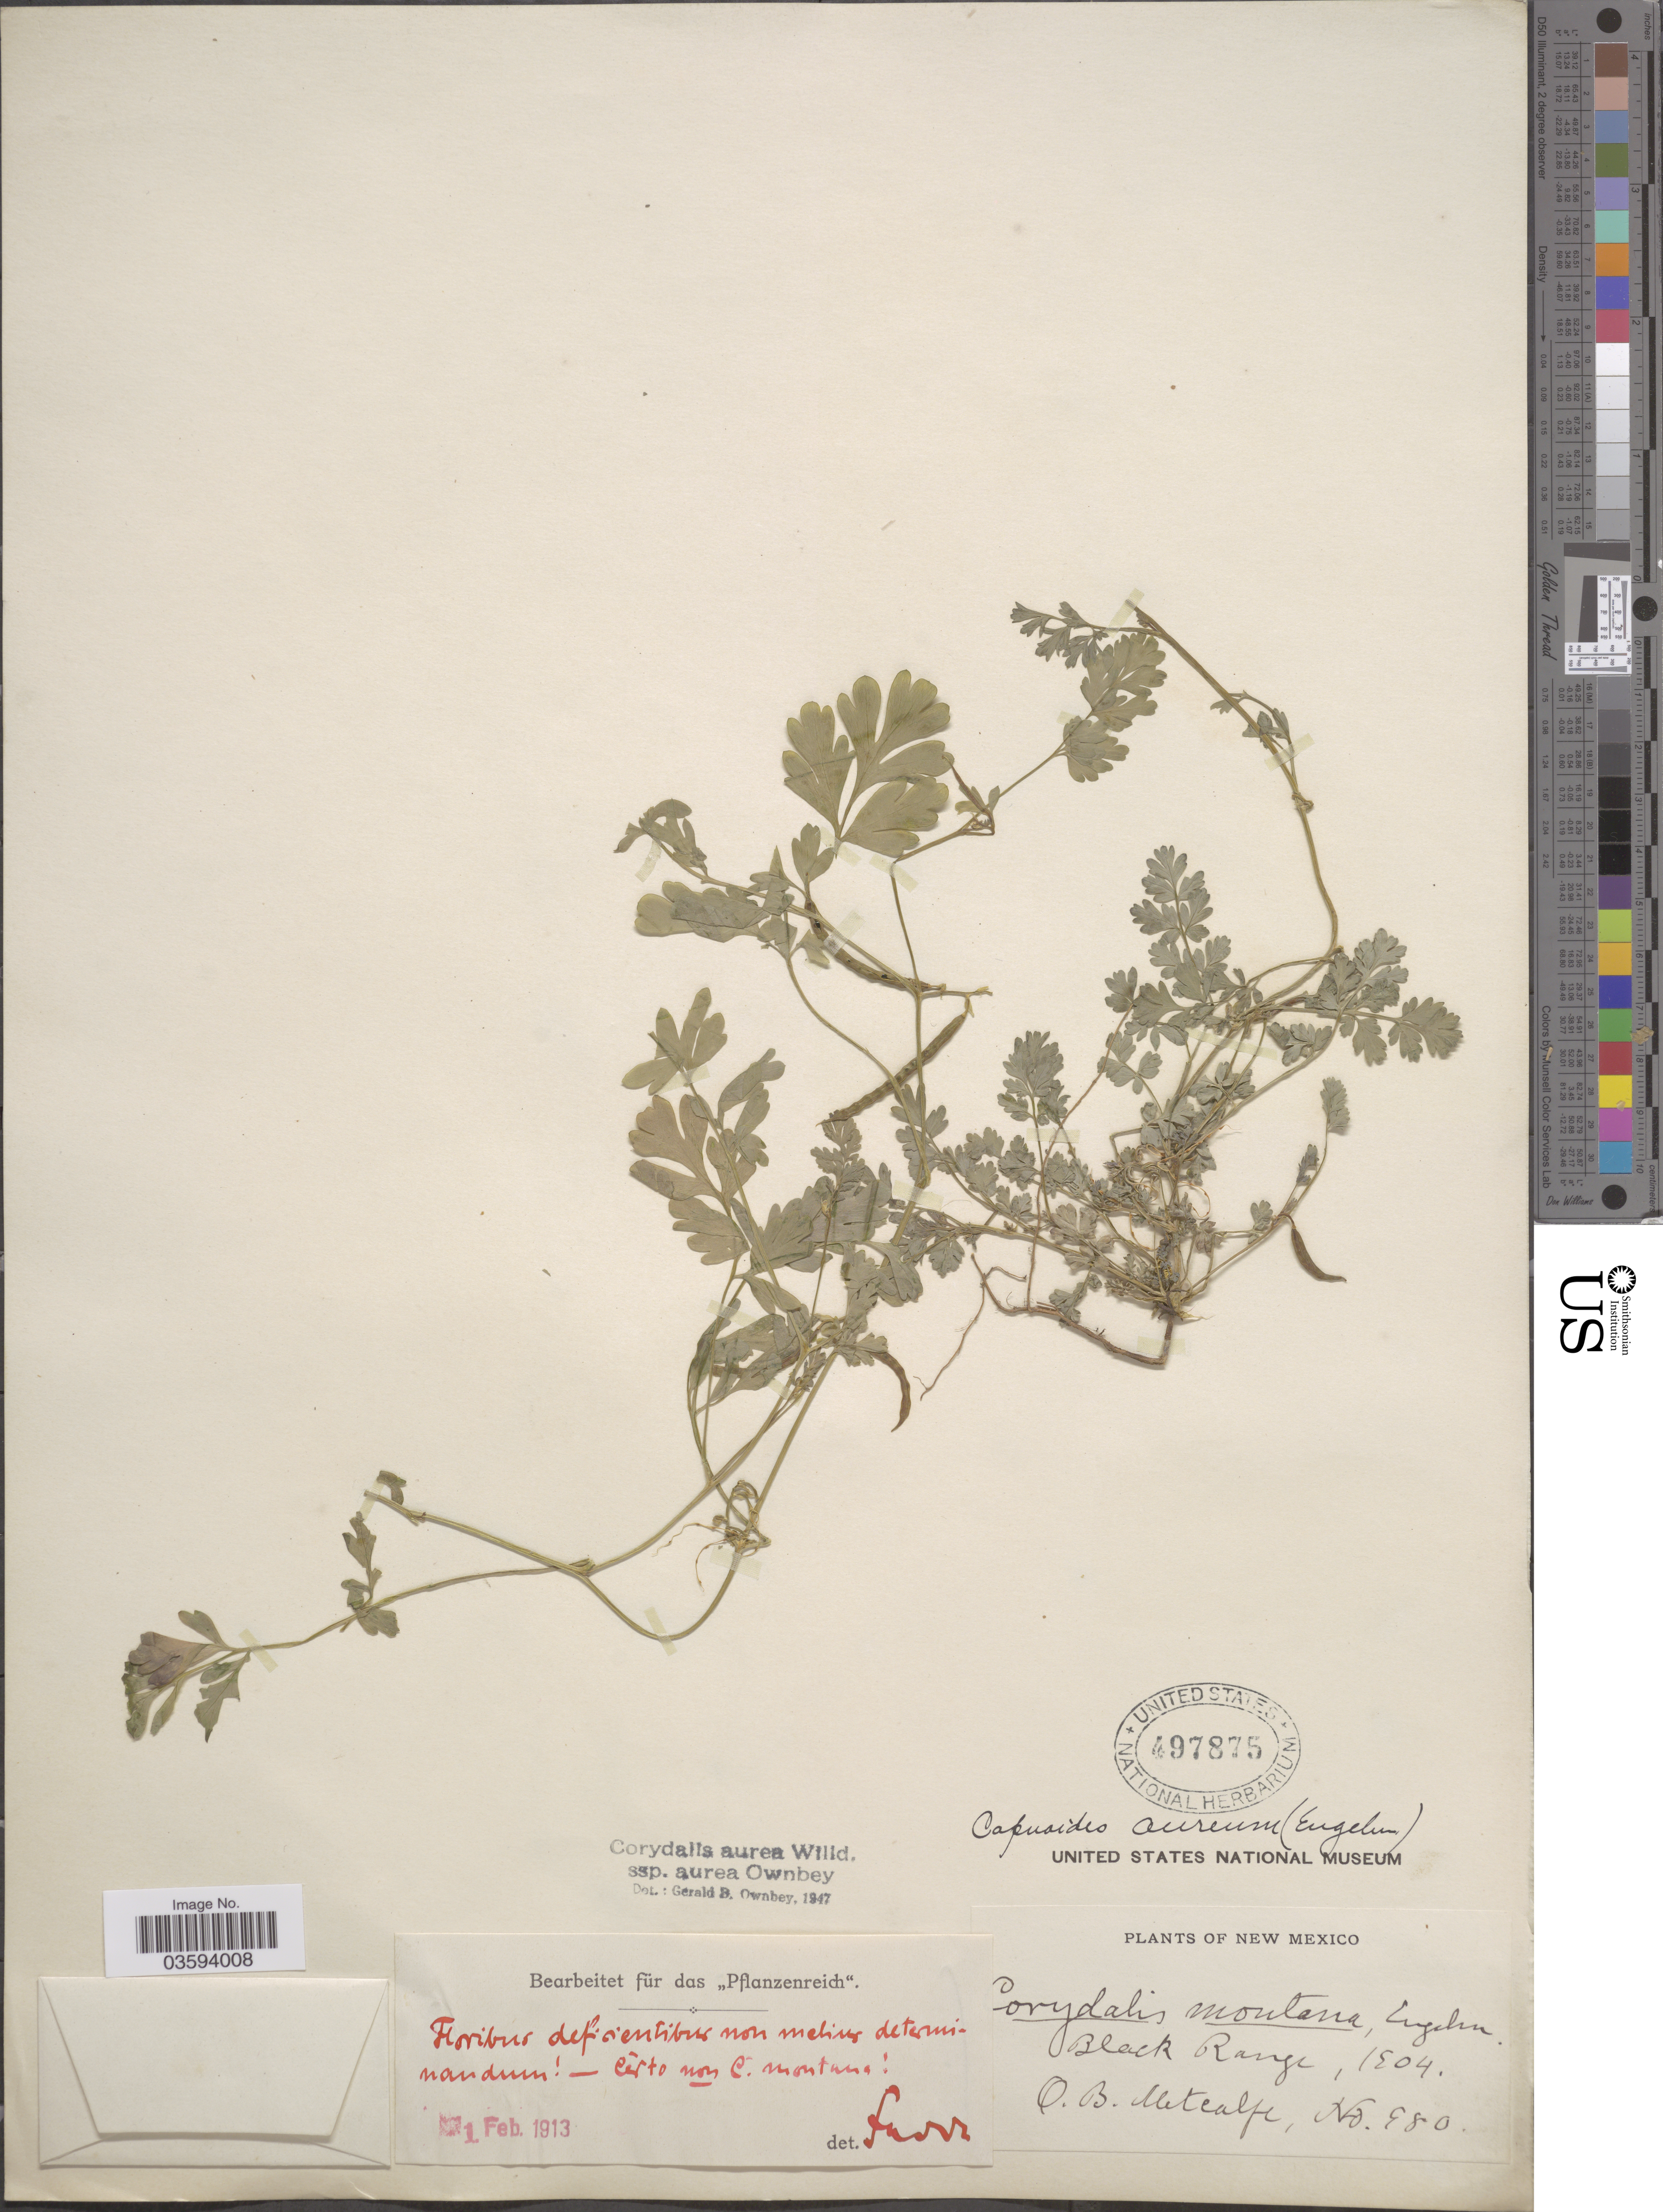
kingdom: Plantae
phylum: Tracheophyta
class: Magnoliopsida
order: Ranunculales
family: Papaveraceae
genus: Corydalis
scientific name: Corydalis aurea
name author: Willd.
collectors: O. B. Metcalfe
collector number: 980*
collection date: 1904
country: United States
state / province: New Mexico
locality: Black Range.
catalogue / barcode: US 497875